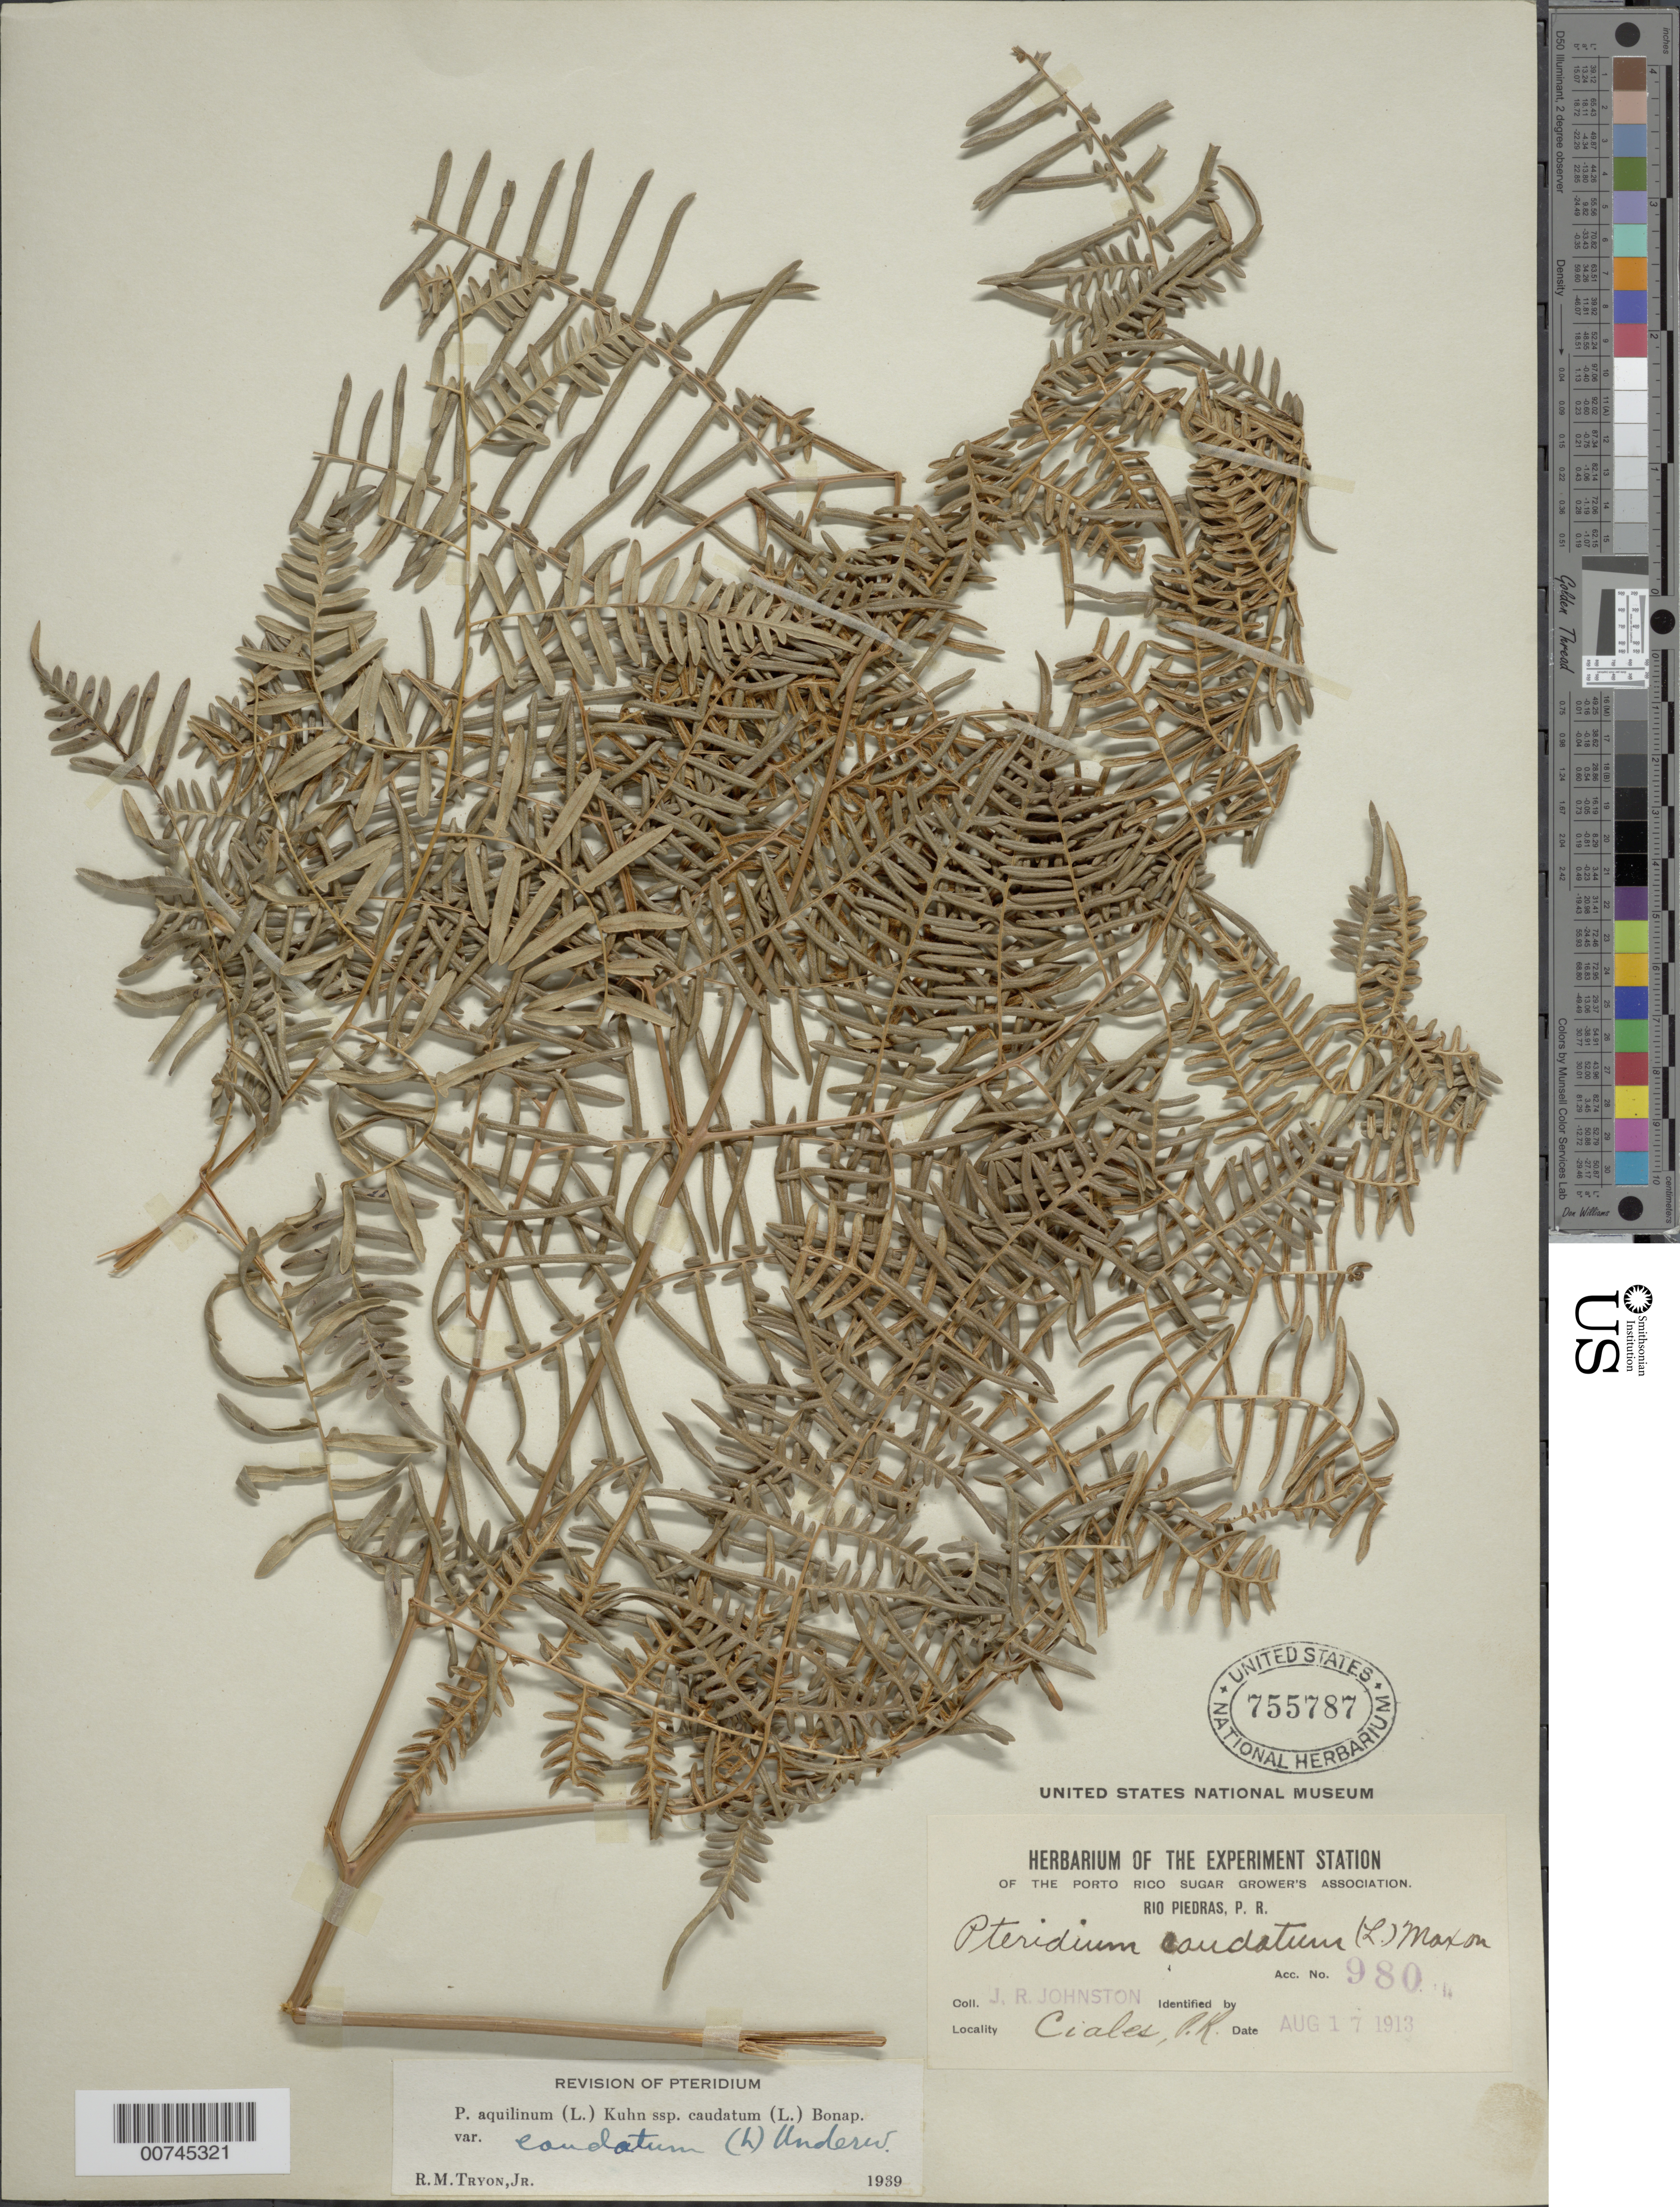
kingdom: Plantae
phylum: Tracheophyta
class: Polypodiopsida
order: Polypodiales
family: Dennstaedtiaceae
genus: Pteridium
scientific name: Pteridium caudatum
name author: (L.) Maxon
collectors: J. Johnston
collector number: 980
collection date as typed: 17 Aug 1913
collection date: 1913-08-17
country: Puerto Rico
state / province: San Juan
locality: Ciales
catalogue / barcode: US 755787